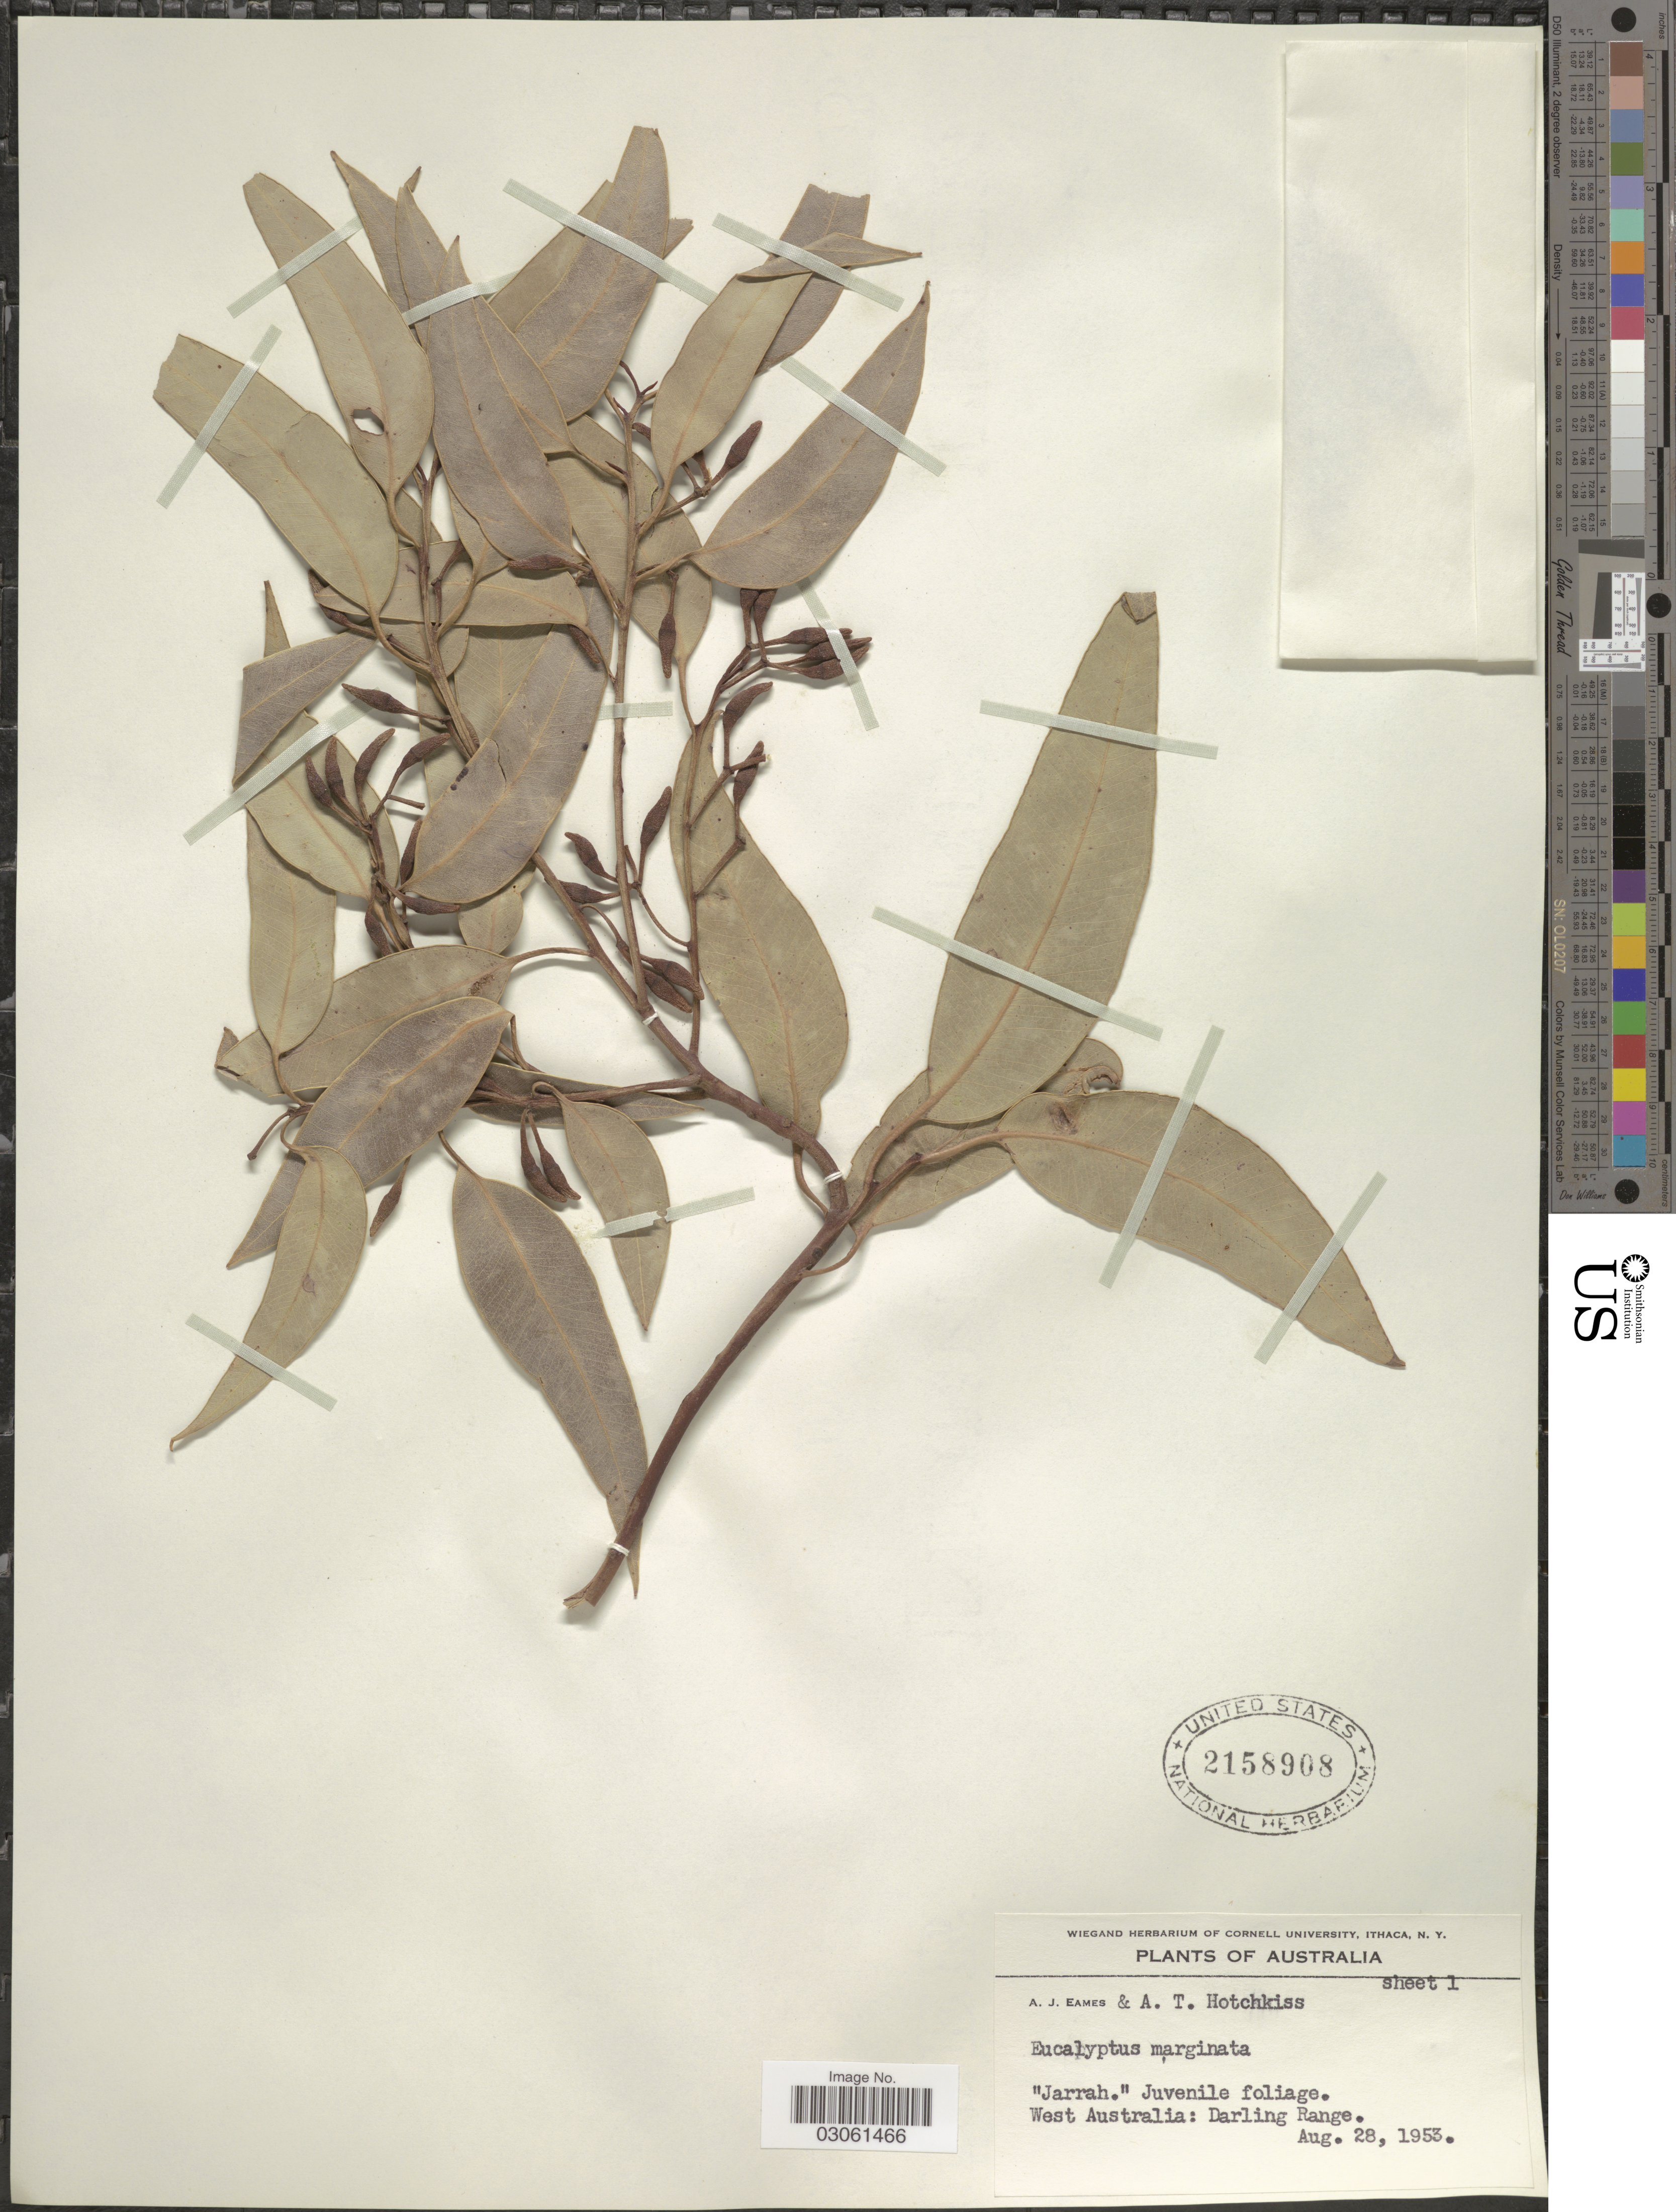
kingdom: Plantae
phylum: Tracheophyta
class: Magnoliopsida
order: Myrtales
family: Myrtaceae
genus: Eucalyptus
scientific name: Eucalyptus marginata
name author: Donn ex Sm.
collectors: A. J. Eames & A. Hotchkiss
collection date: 1953-08-28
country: Australia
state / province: Western Australia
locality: Darling Range.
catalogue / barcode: US 2158908